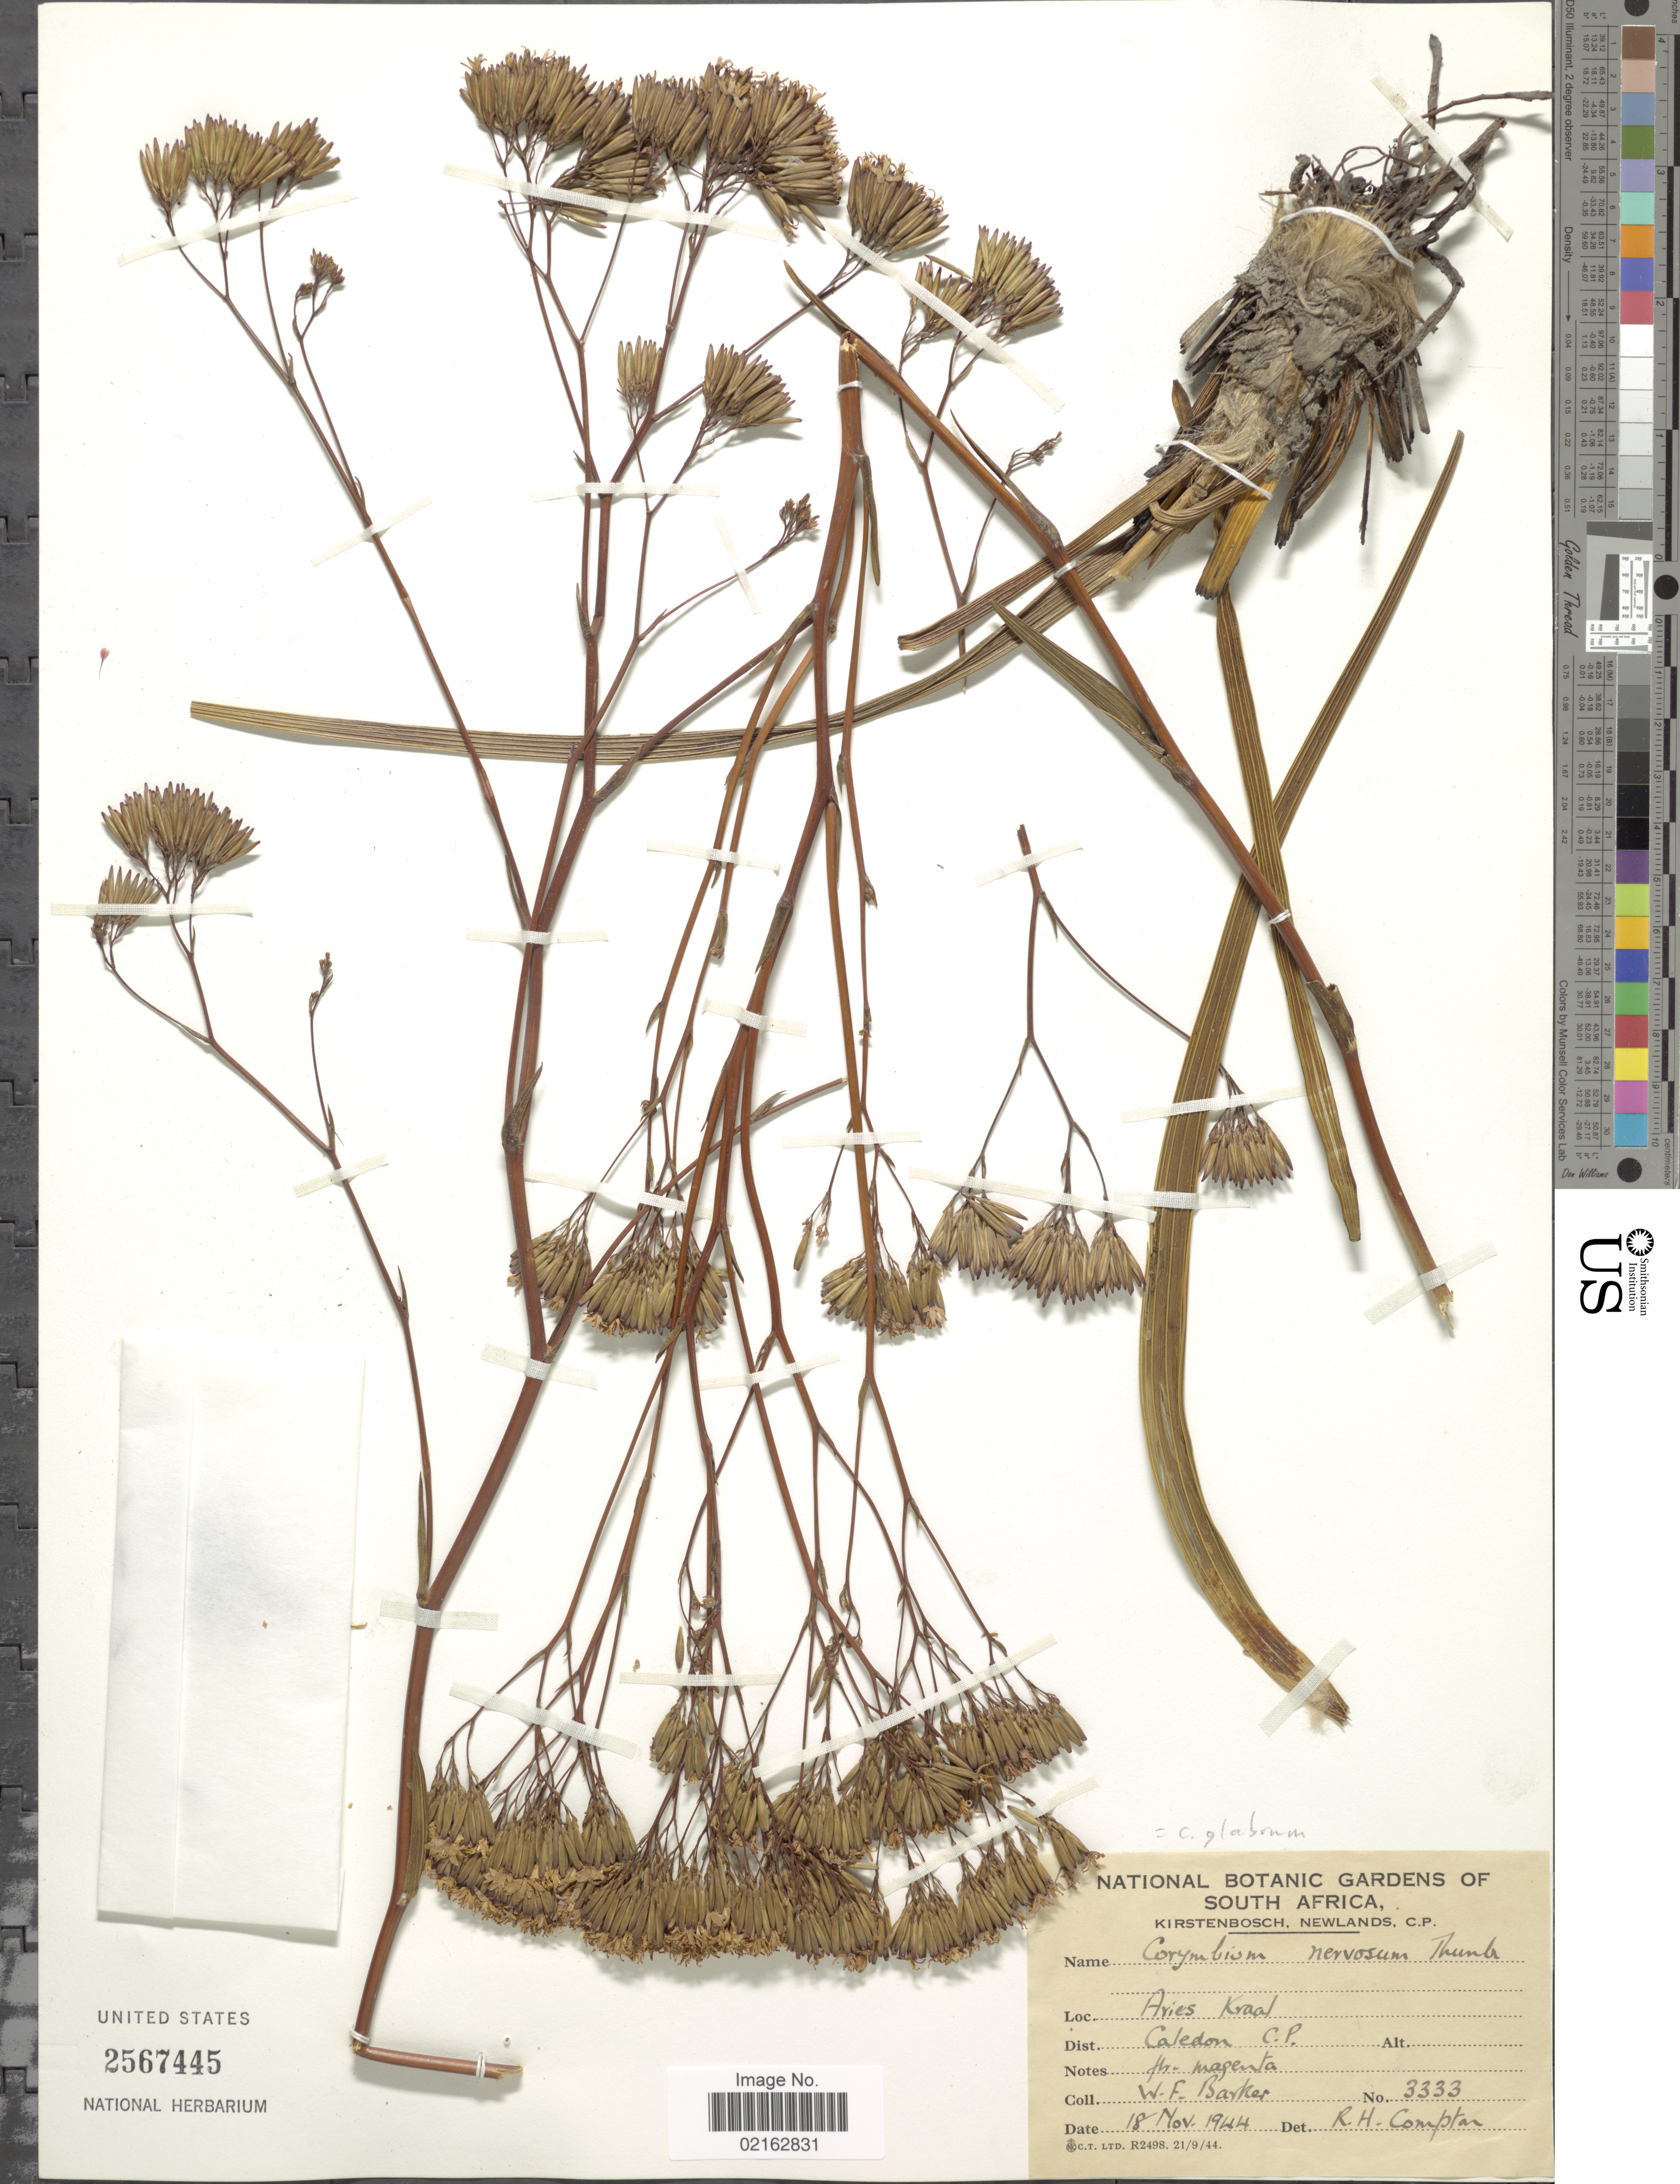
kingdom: Plantae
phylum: Tracheophyta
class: Magnoliopsida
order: Asterales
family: Asteraceae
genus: Corymbium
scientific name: Corymbium glabrum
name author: L.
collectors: W. F. Barker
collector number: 3333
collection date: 1944-11-18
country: South Africa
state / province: Western Cape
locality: Aries Kraal. Dist. Caledon C.P.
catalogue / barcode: US 2567445